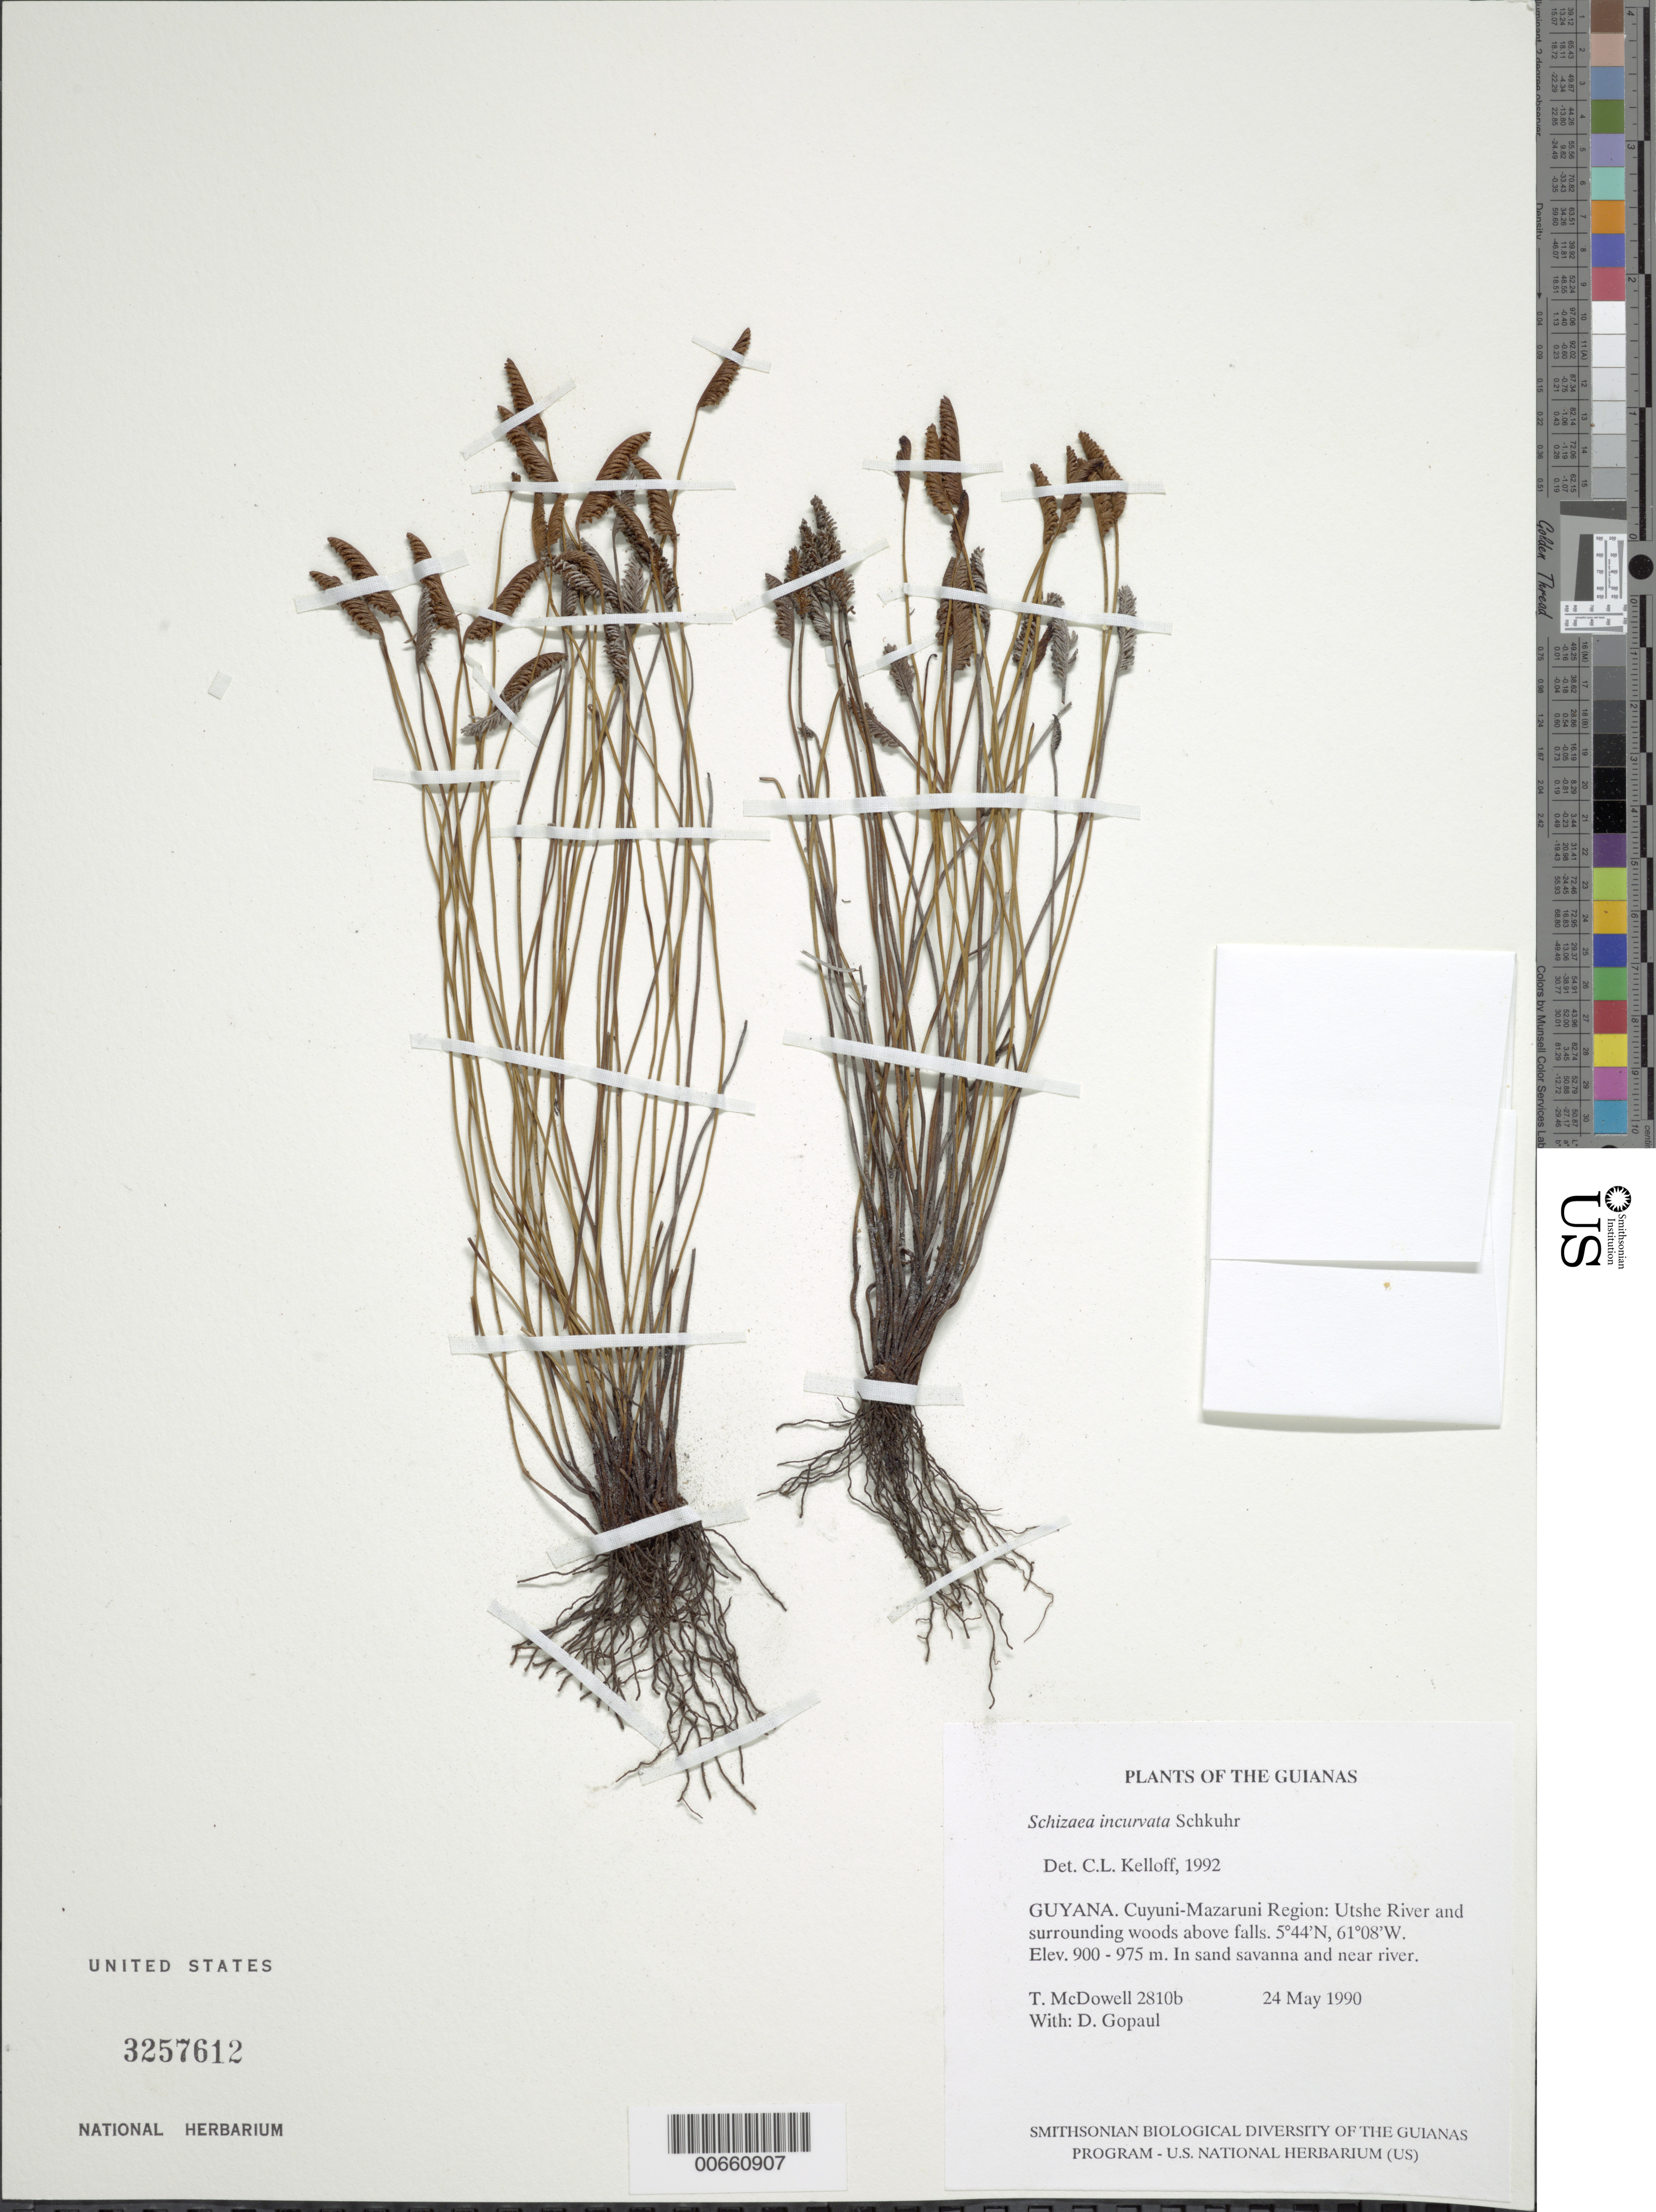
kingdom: Plantae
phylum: Tracheophyta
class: Polypodiopsida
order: Schizaeales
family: Schizaeaceae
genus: Schizaea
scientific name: Schizaea incurvata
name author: Schkuhr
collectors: T. McDowell & D. Gopaul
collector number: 2810 a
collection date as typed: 24 May 1990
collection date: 1990-05-24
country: Guyana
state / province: Cuyuni-Mazaruni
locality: Utshi River and Falls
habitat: Along river and surrounding woods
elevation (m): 900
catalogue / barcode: US 3257612